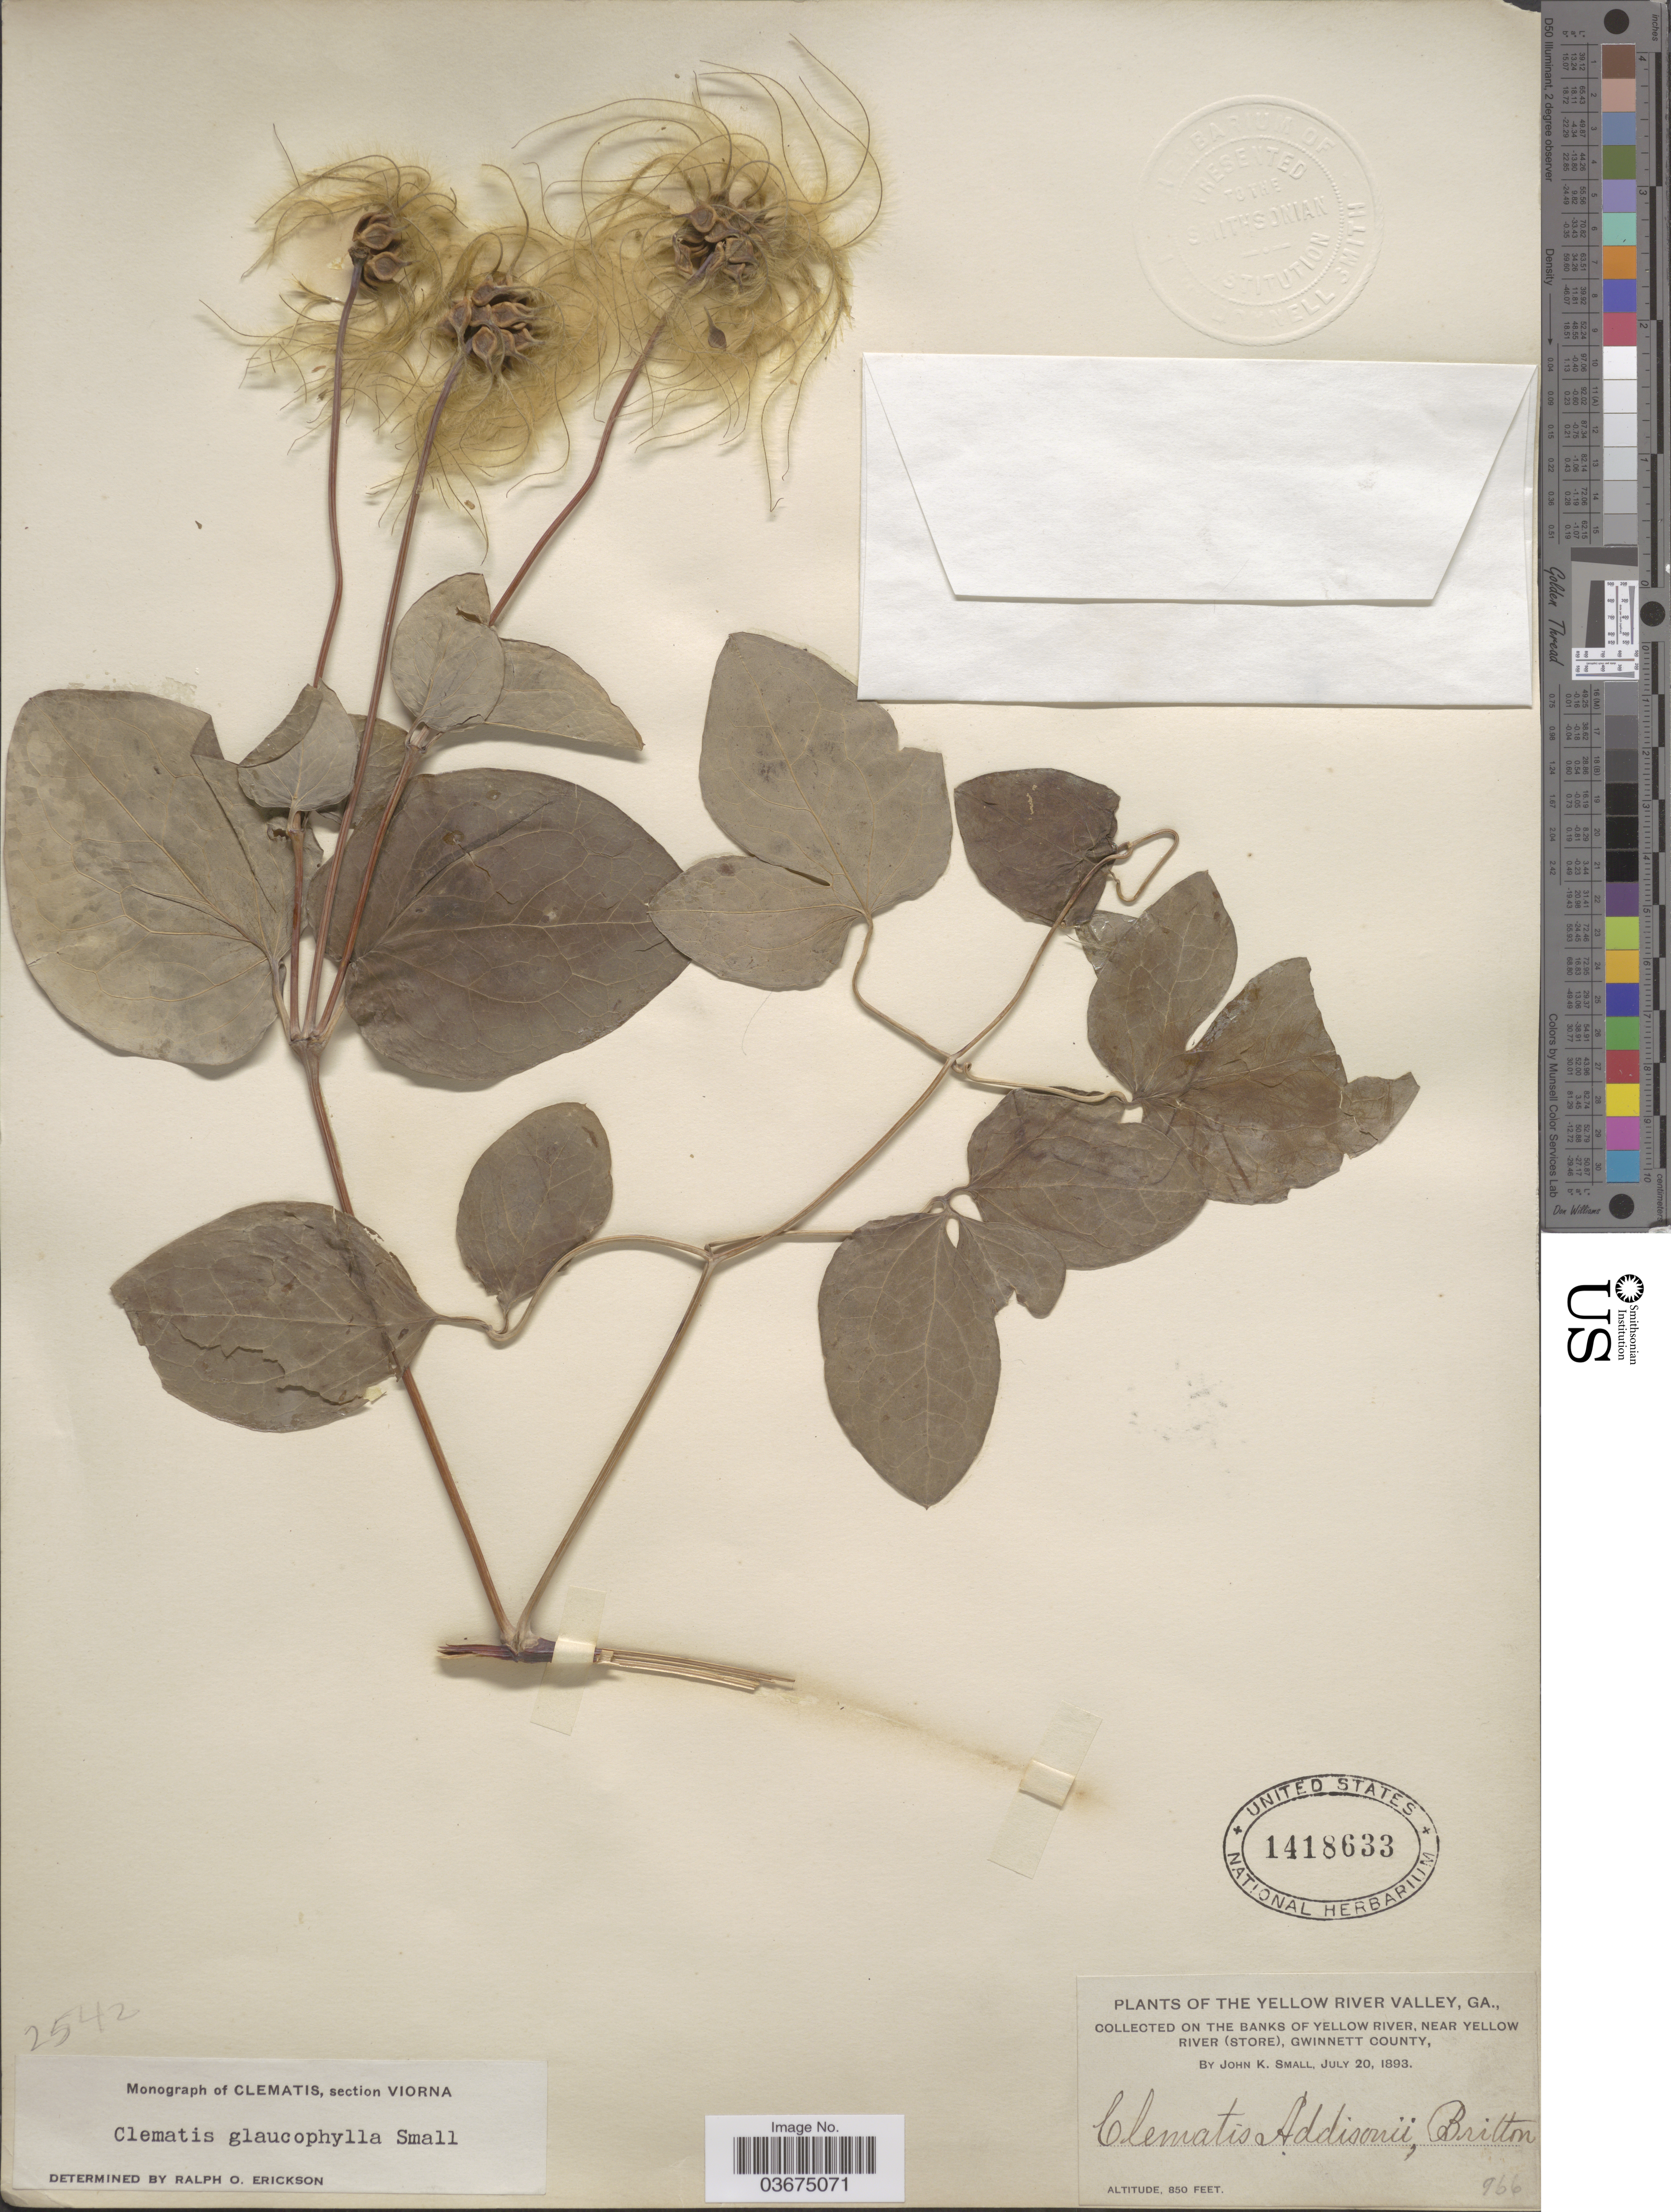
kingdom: Plantae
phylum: Tracheophyta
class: Magnoliopsida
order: Ranunculales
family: Ranunculaceae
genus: Clematis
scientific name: Clematis glaucophylla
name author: Small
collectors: J. K. Small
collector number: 966?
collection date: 1893-07-20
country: United States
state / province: Georgia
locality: The Yellow River Valley. On The Banks of Yellow River, near Yellow River (Stroke), Gwinnett County.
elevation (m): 259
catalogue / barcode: US 1418633